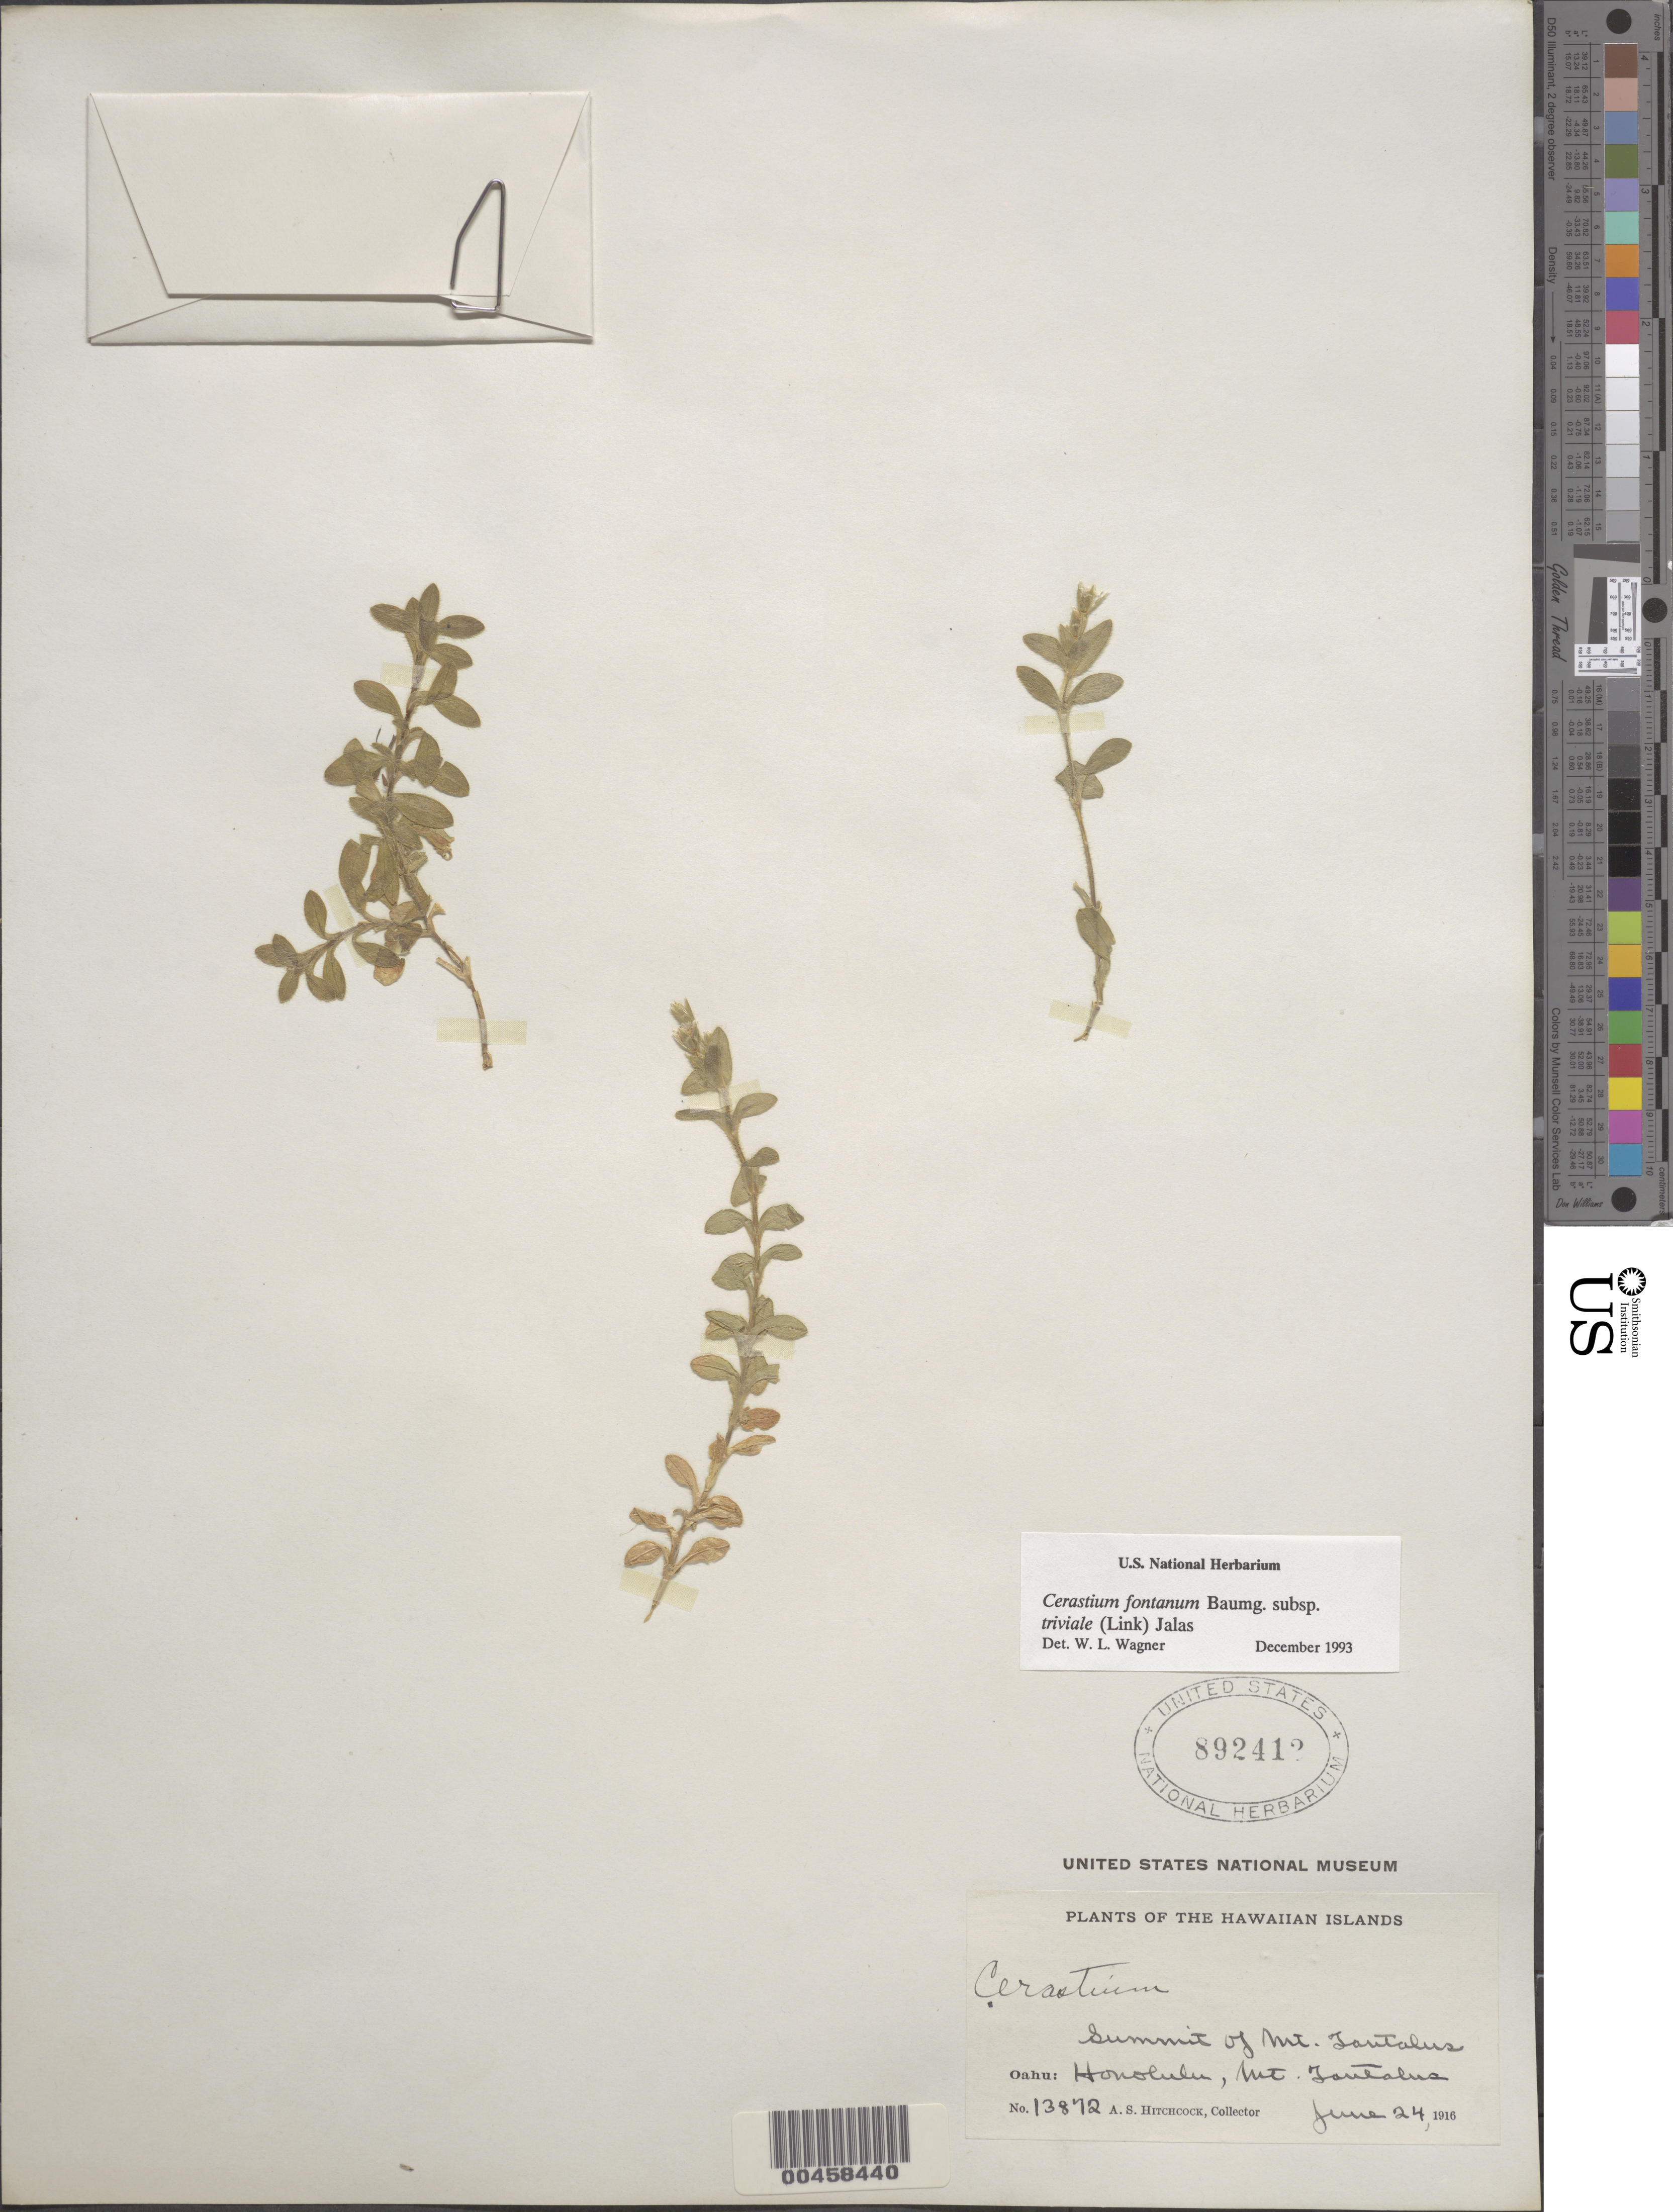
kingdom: Plantae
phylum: Tracheophyta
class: Magnoliopsida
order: Caryophyllales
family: Caryophyllaceae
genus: Cerastium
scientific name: Cerastium fontanum subsp. triviale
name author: (E.H.L. Krause) Jalas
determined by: Wagner, W. L., (BOT), Smithsonian Institution - National Museum of Natural History (UNITED STATES)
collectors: A. S. Hitchcock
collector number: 13872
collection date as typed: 24 Jun 1916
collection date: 1916-06-24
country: United States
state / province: Hawaii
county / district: Honolulu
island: Oahu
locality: Honolulu, summit of Mt. Tantalus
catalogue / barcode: US 892412